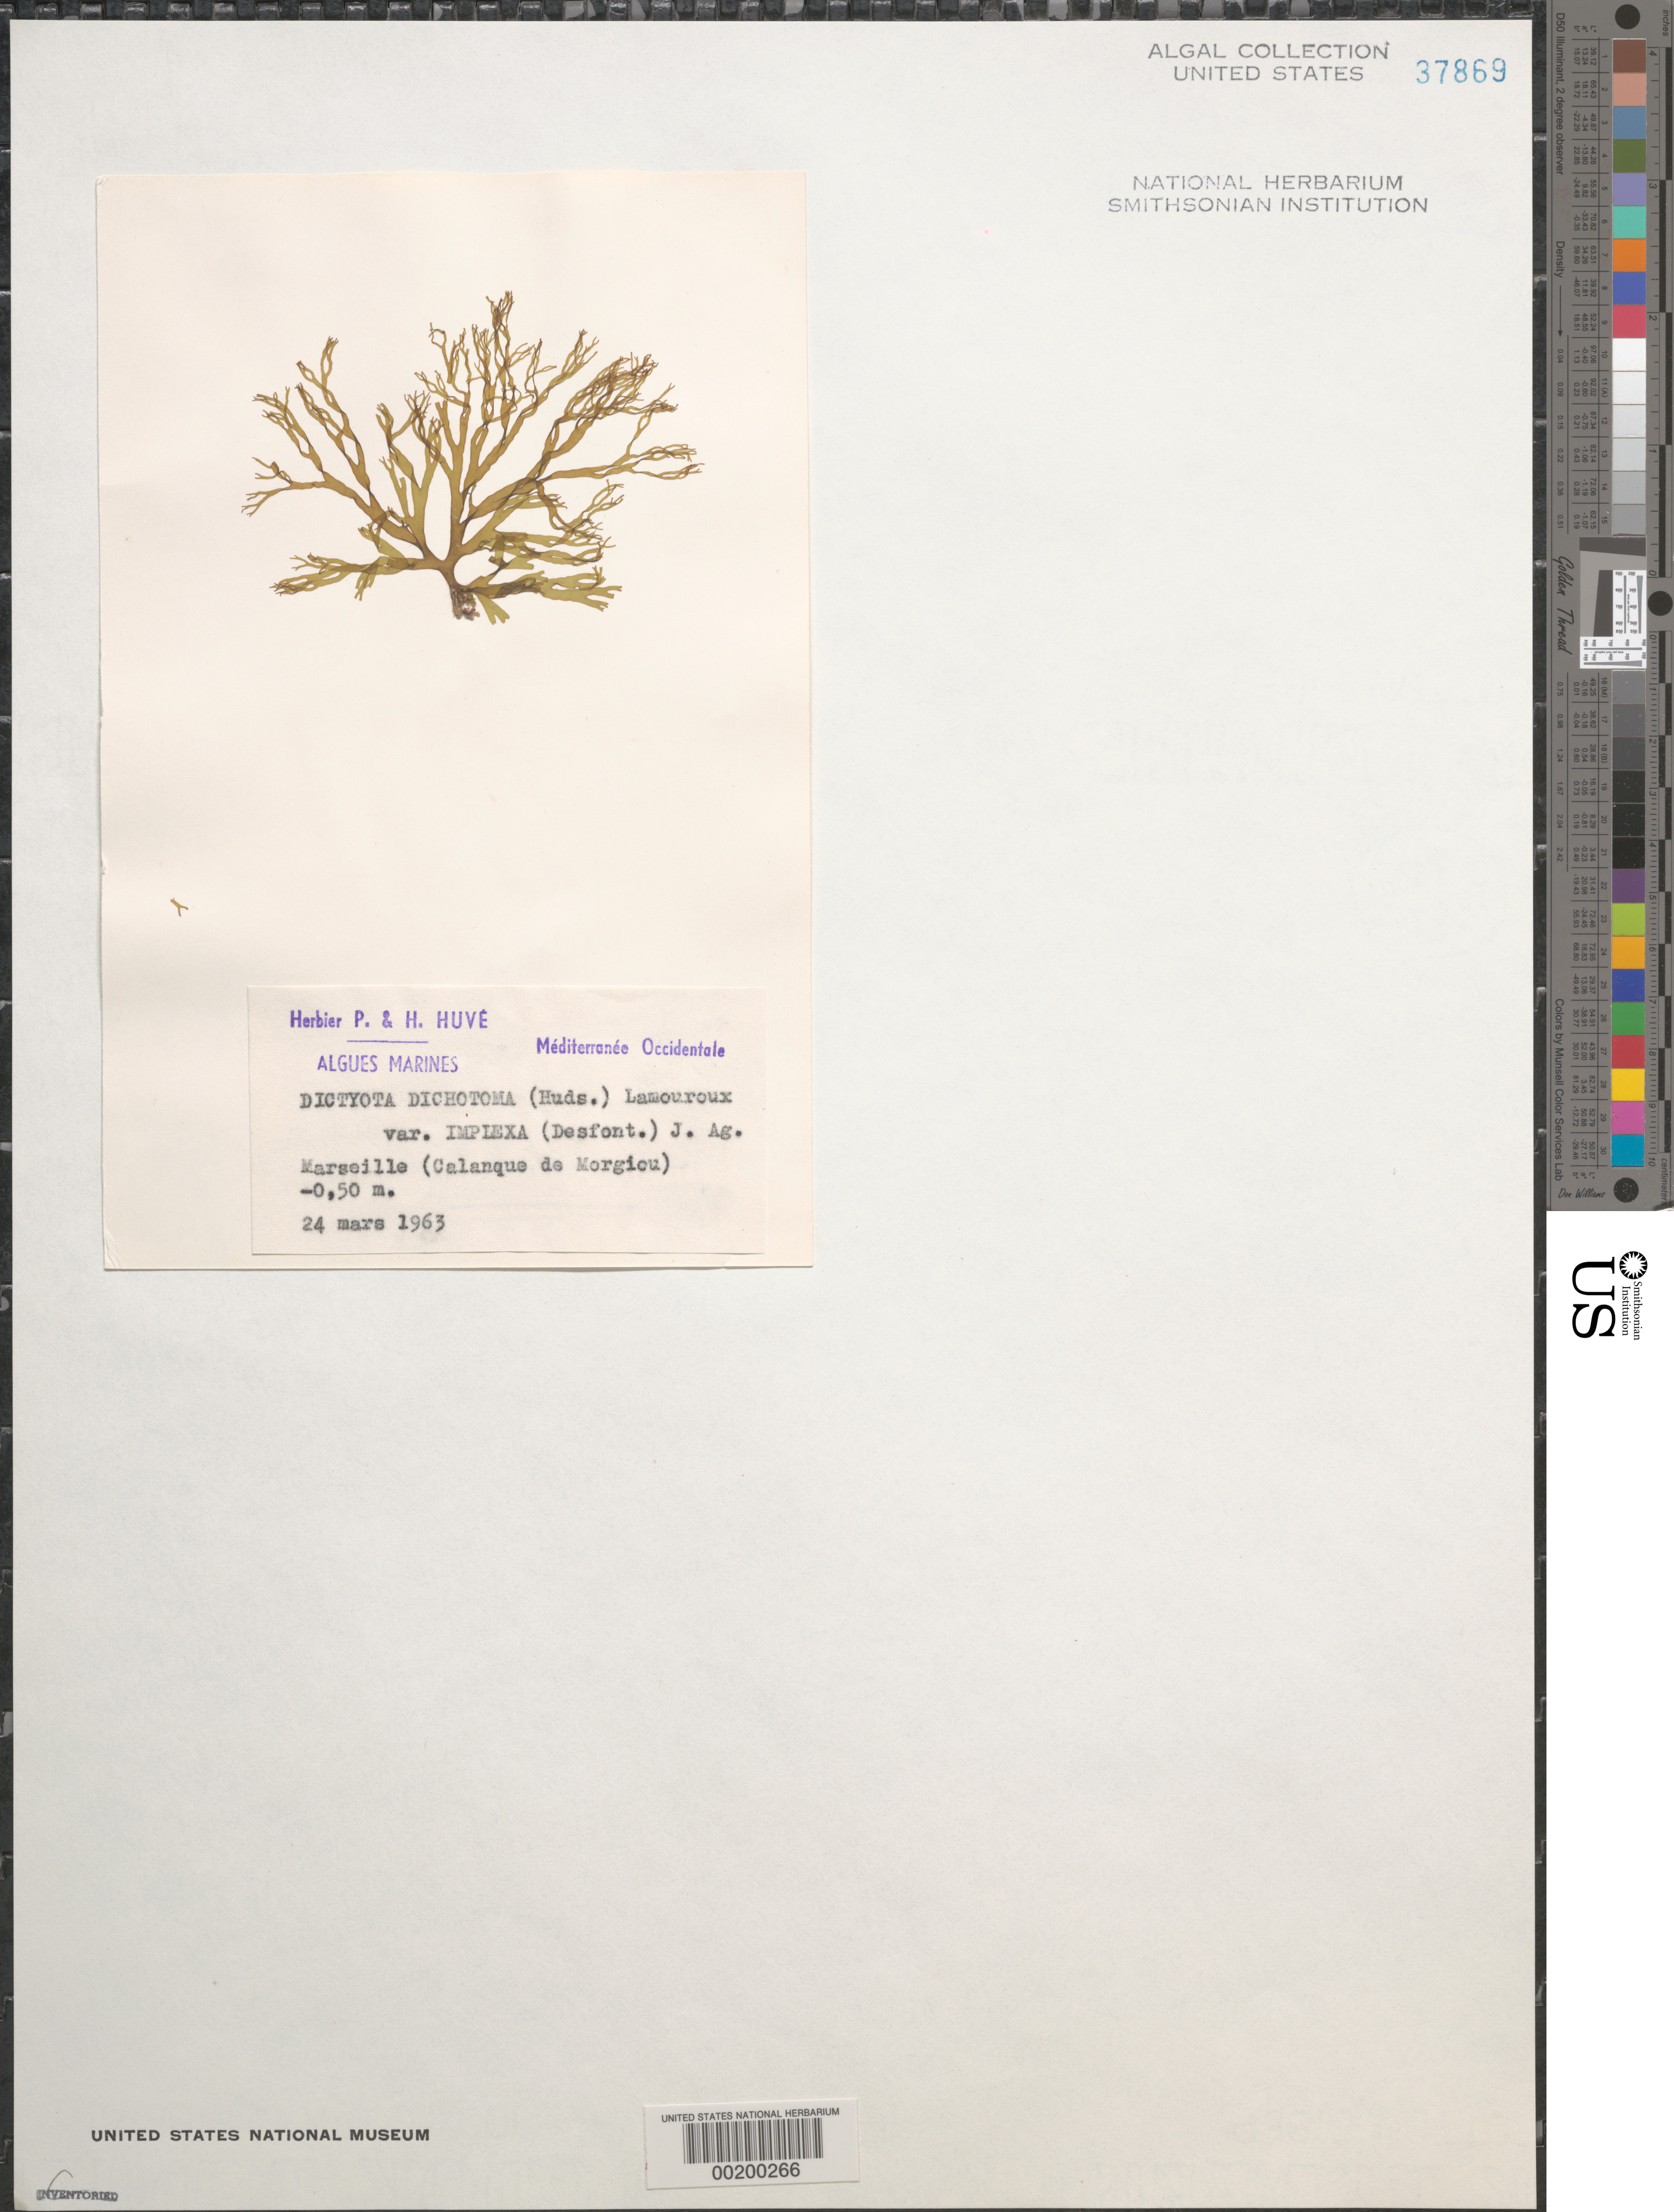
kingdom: Chromista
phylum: Ochrophyta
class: Phaeophyceae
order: Dictyotales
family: Dictyotaceae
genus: Dictyota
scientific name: Dictyota dichotoma var. implexa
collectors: P. Huve & H. Huve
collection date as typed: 24 Mar 1963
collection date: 1963-03-24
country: France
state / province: Provence-Alpes-Côte d'Azur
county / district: Bouches-du-Rhône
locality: Marseille, Calanque de Morgiou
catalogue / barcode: US 37869